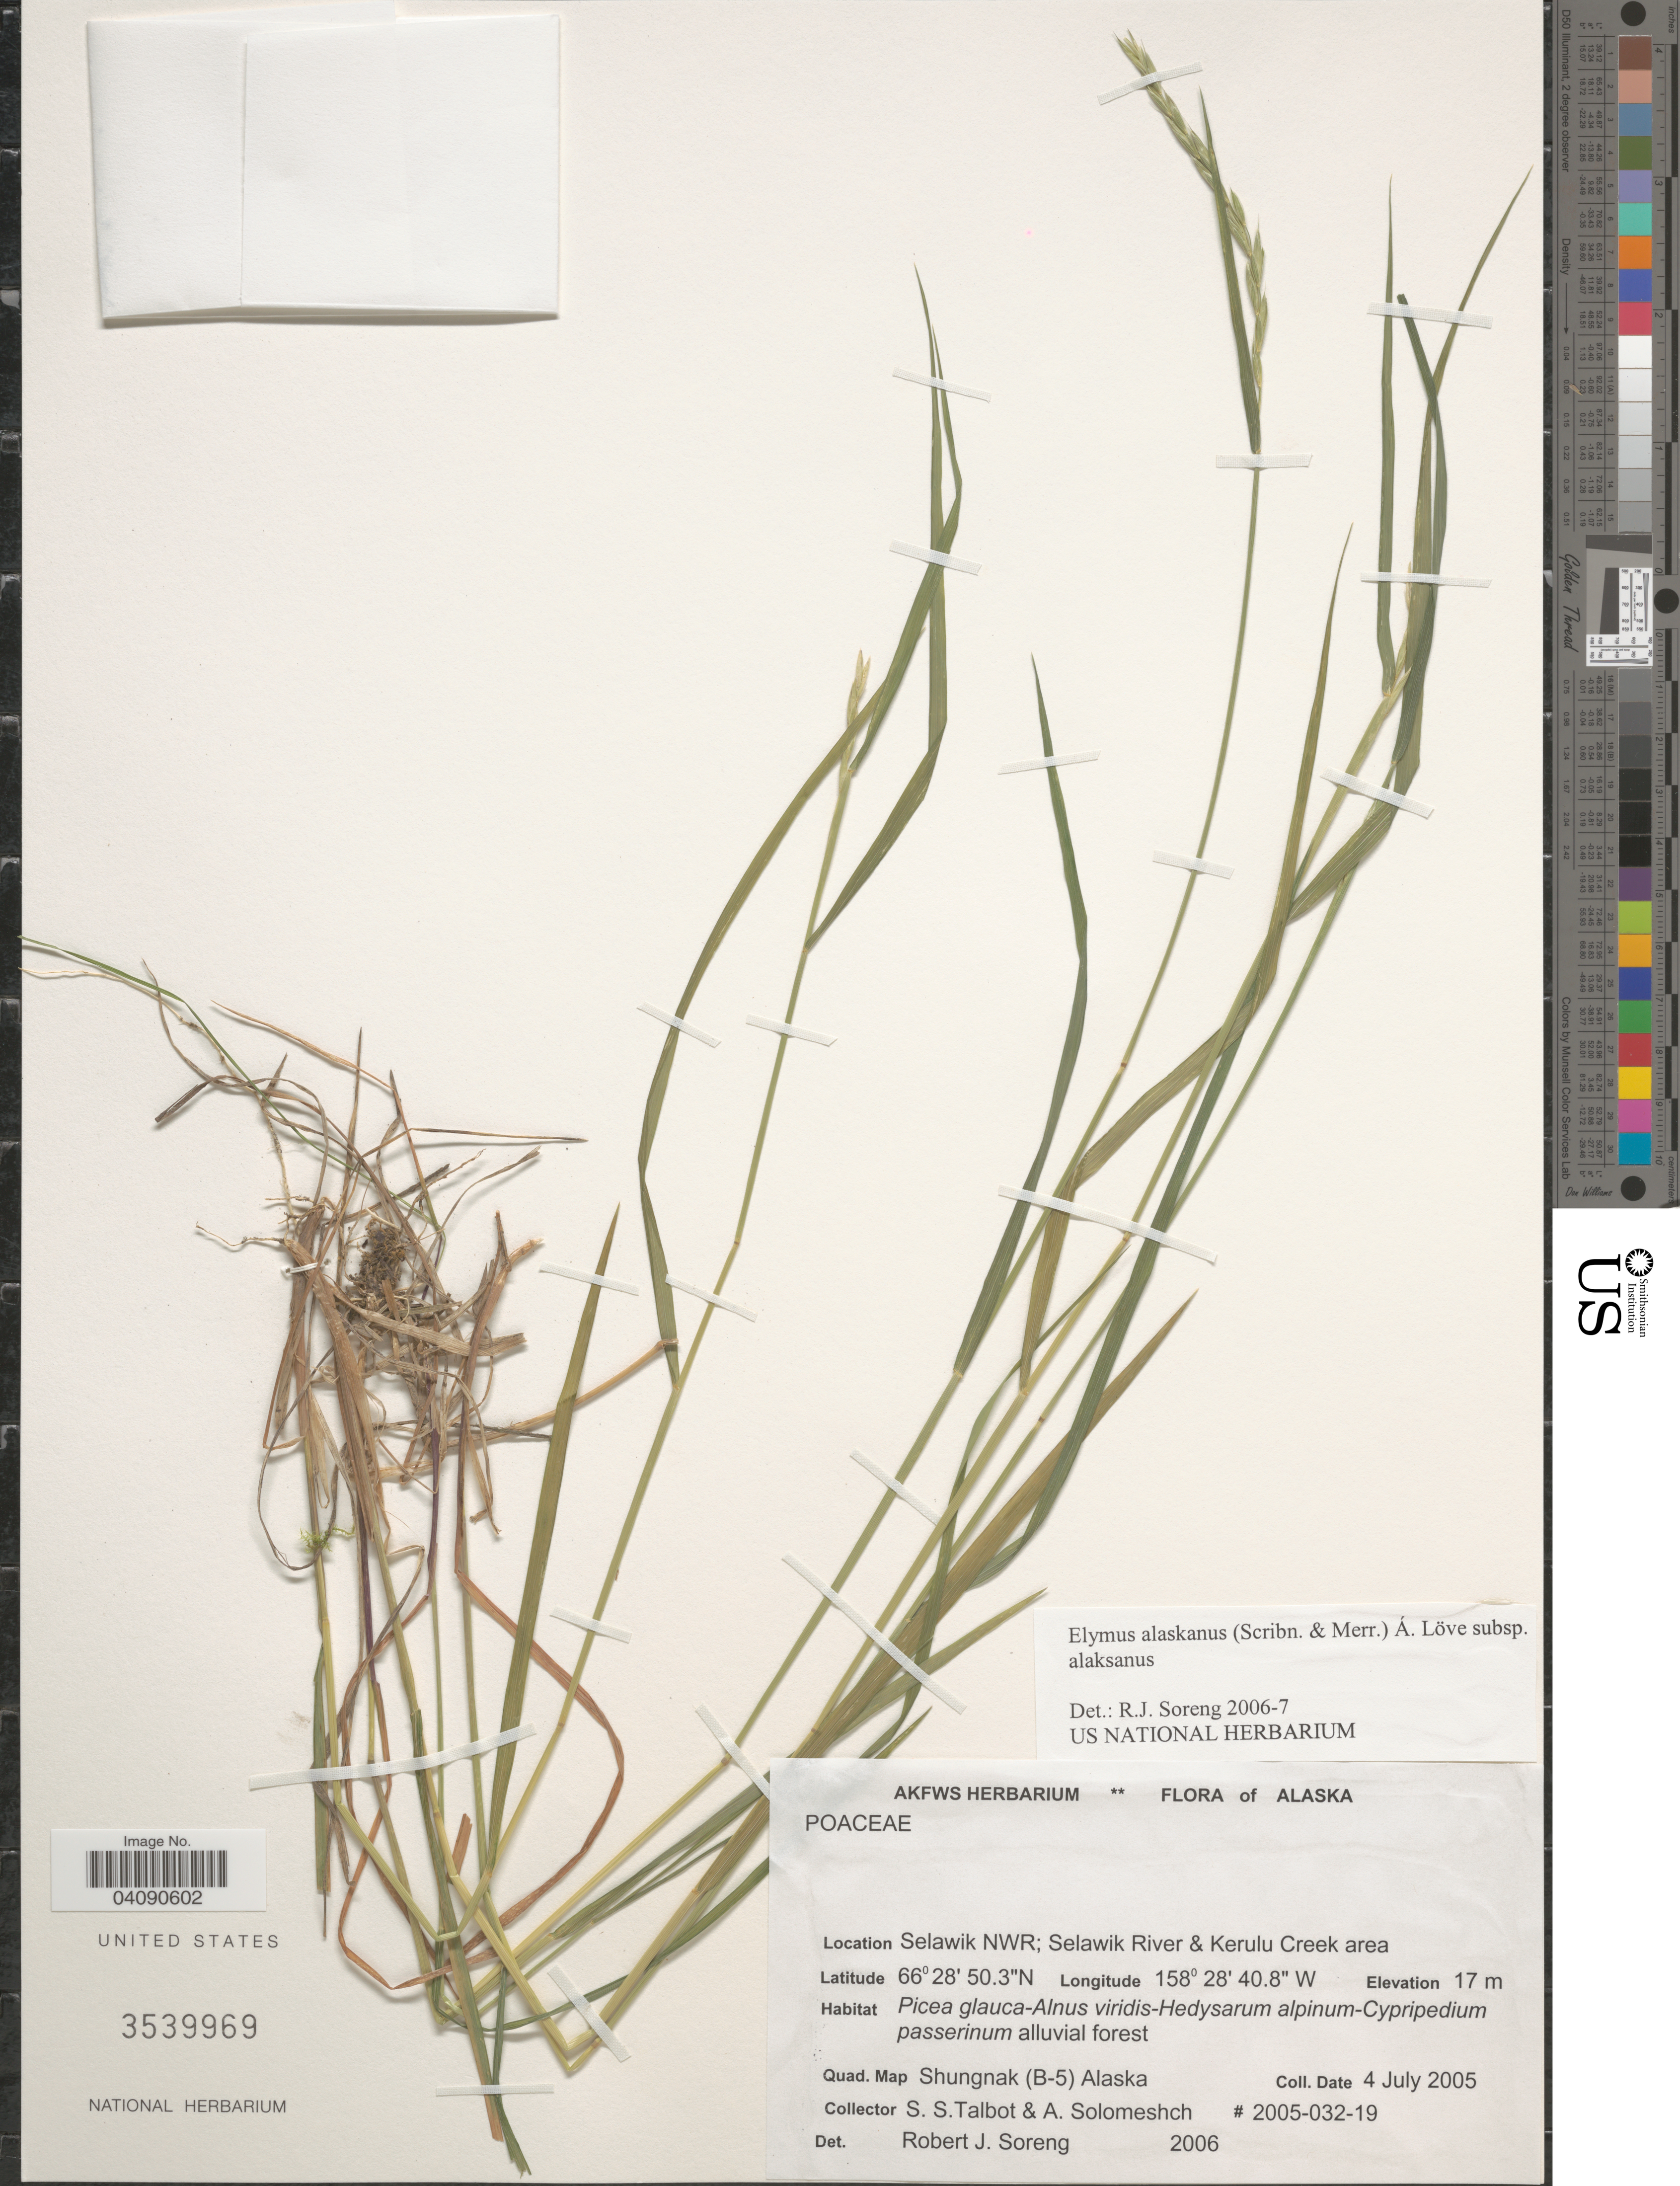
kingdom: Plantae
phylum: Tracheophyta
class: Liliopsida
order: Poales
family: Poaceae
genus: Elymus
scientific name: Elymus alaskanus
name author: (Scribn. & Merr.) Á. Löve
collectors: S. S. Talbot & A. Solomeshch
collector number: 2005-032-19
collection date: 2005-07-04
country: United States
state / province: Alaska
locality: Selawik NWR; Selawik River & Kerulu Creek area. Quad. Map Shungnak (B-5).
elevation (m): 17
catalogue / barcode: US 3539969